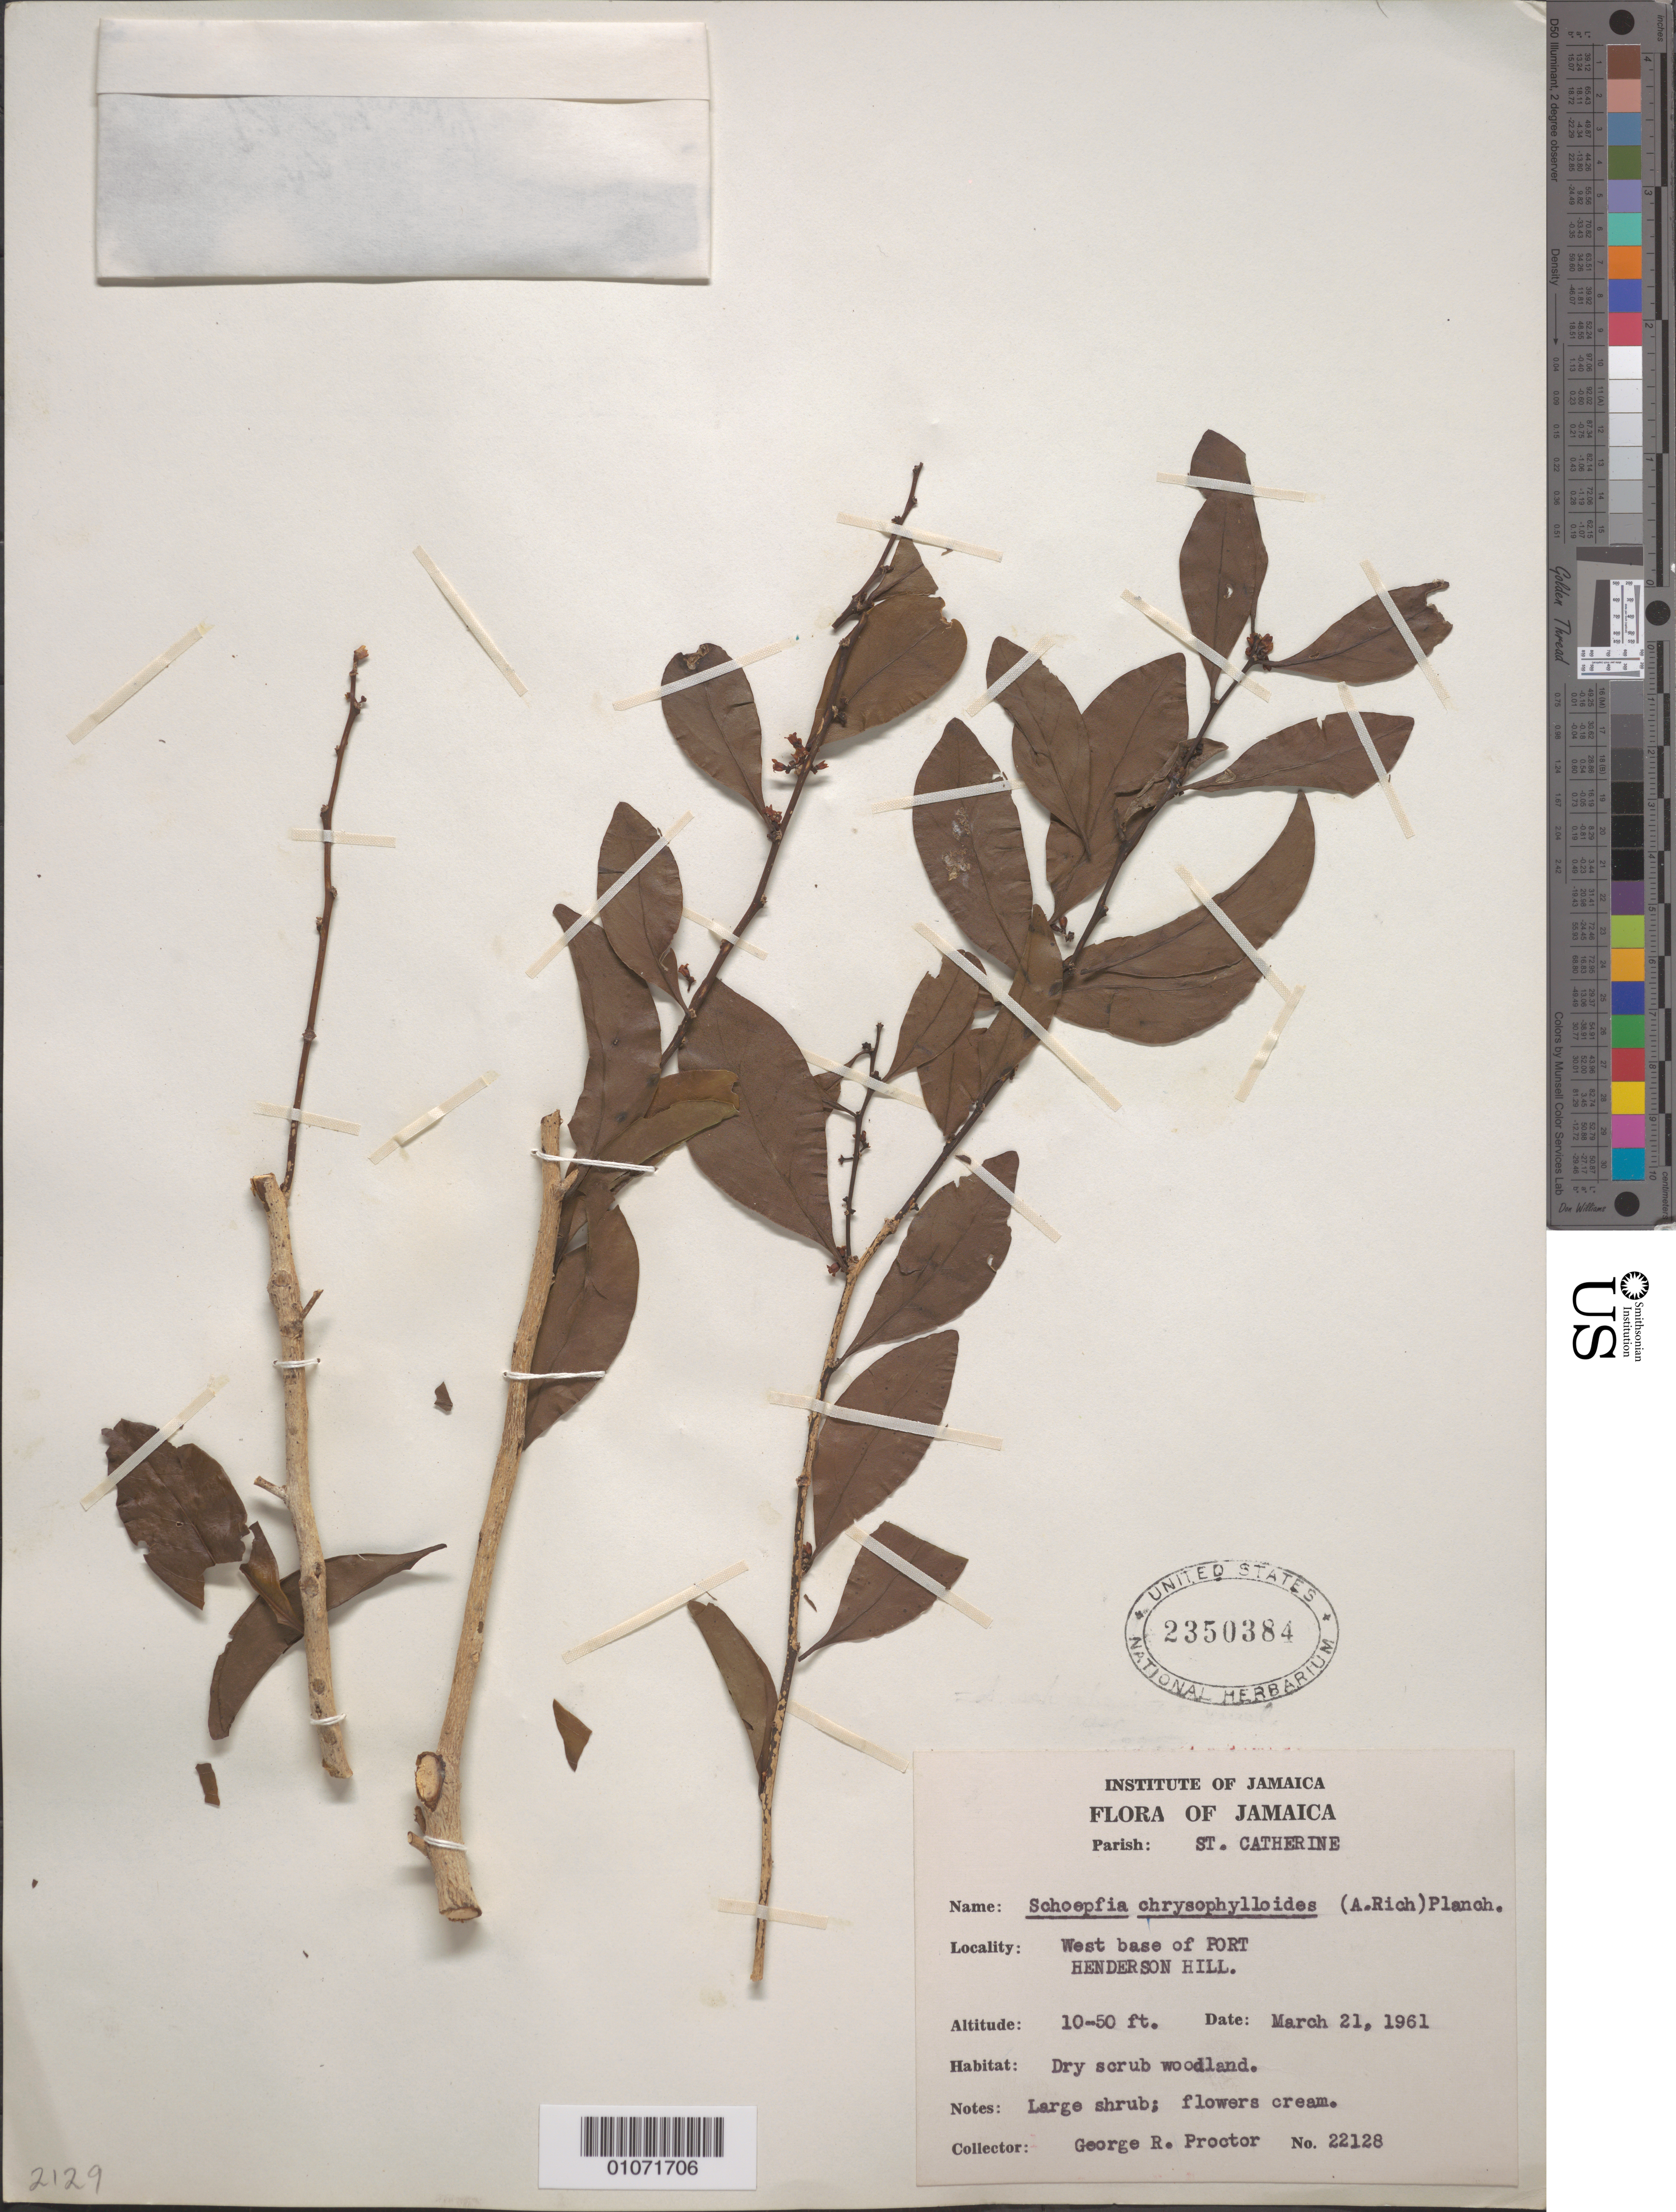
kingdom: Plantae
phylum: Tracheophyta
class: Magnoliopsida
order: Santalales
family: Schoepfiaceae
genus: Schoepfia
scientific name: Schoepfia chrysophylloides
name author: (A. Rich.) Planch.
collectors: G. R. Proctor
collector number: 22128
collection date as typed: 21 Mar 1961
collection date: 1961-03-21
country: Jamaica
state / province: Saint Catherine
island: Jamaica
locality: West base of Port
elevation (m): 3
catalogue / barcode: US 2350384